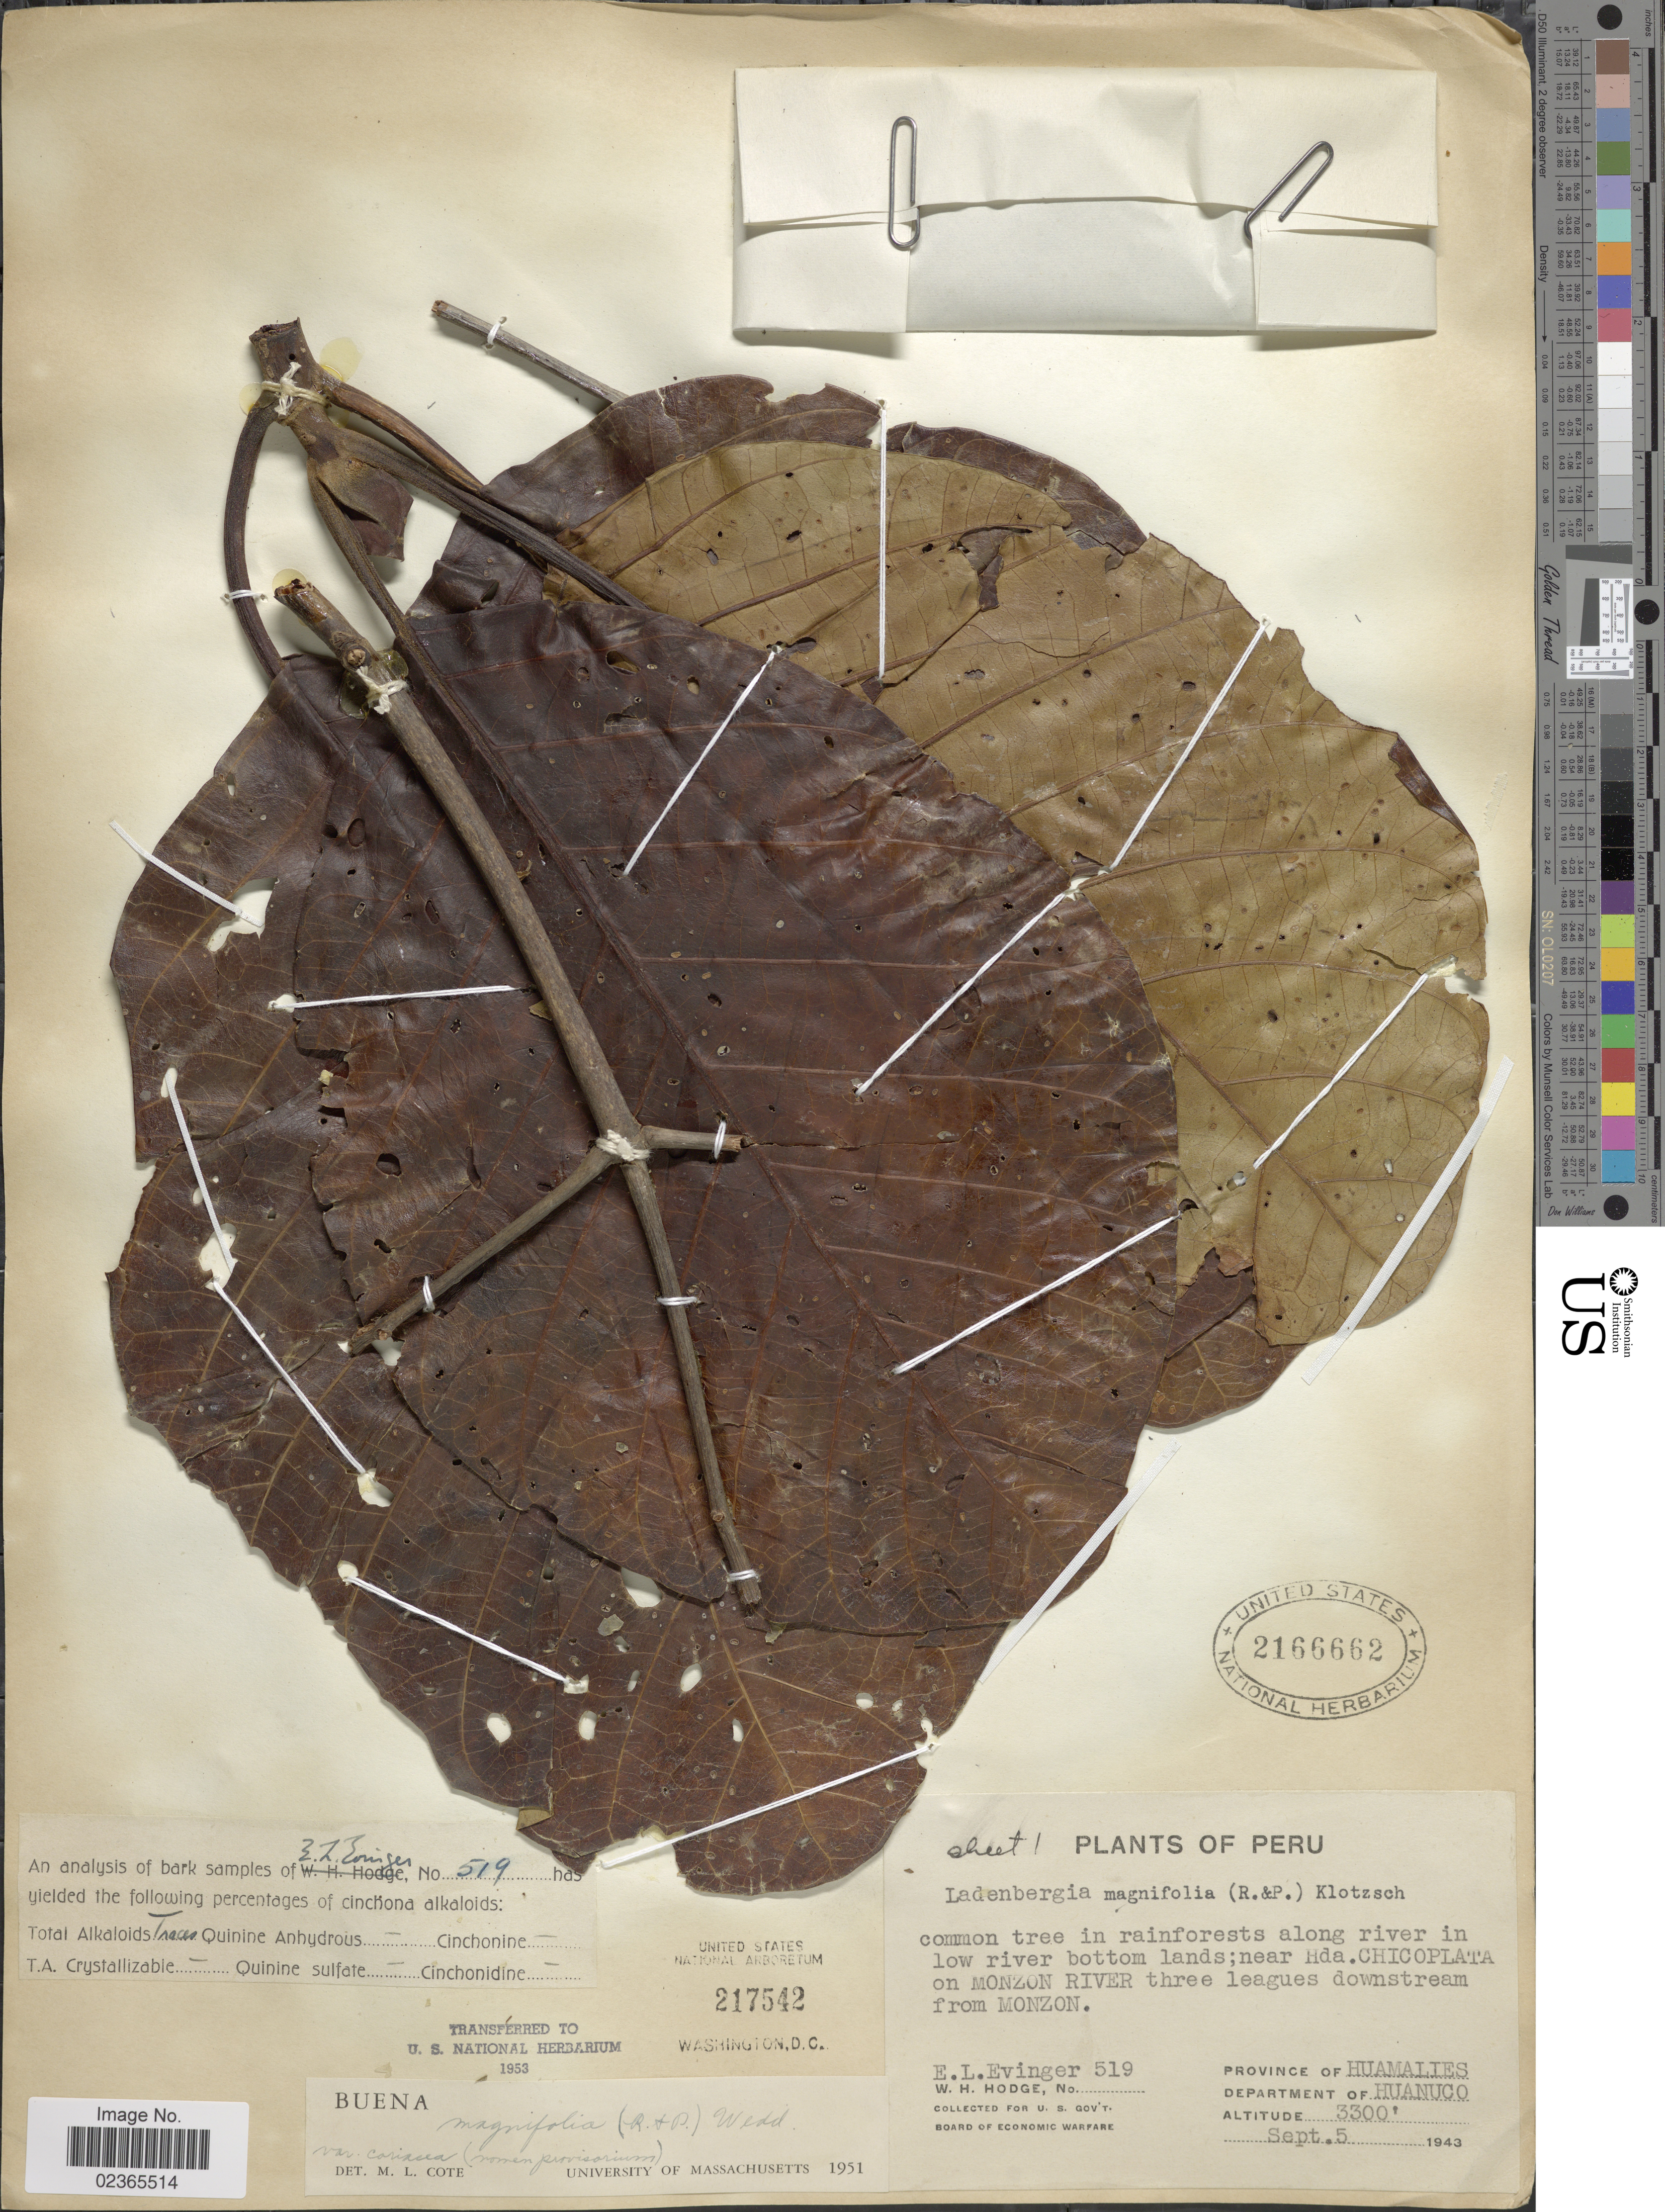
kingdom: Plantae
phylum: Tracheophyta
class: Magnoliopsida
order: Gentianales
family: Rubiaceae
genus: Ladenbergia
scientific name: Ladenbergia oblongifolia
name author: (Mutis) L. Andersson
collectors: E. Evinger & W. Hodge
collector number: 519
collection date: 1943-09-05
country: Peru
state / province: Huánuco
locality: Common tree in rainforests along river in low river bottom lands; near Hda. Chicoplata on Monzon River three leagues downstream from Monzon, Province of Huamalies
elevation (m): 1006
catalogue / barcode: US 2166662